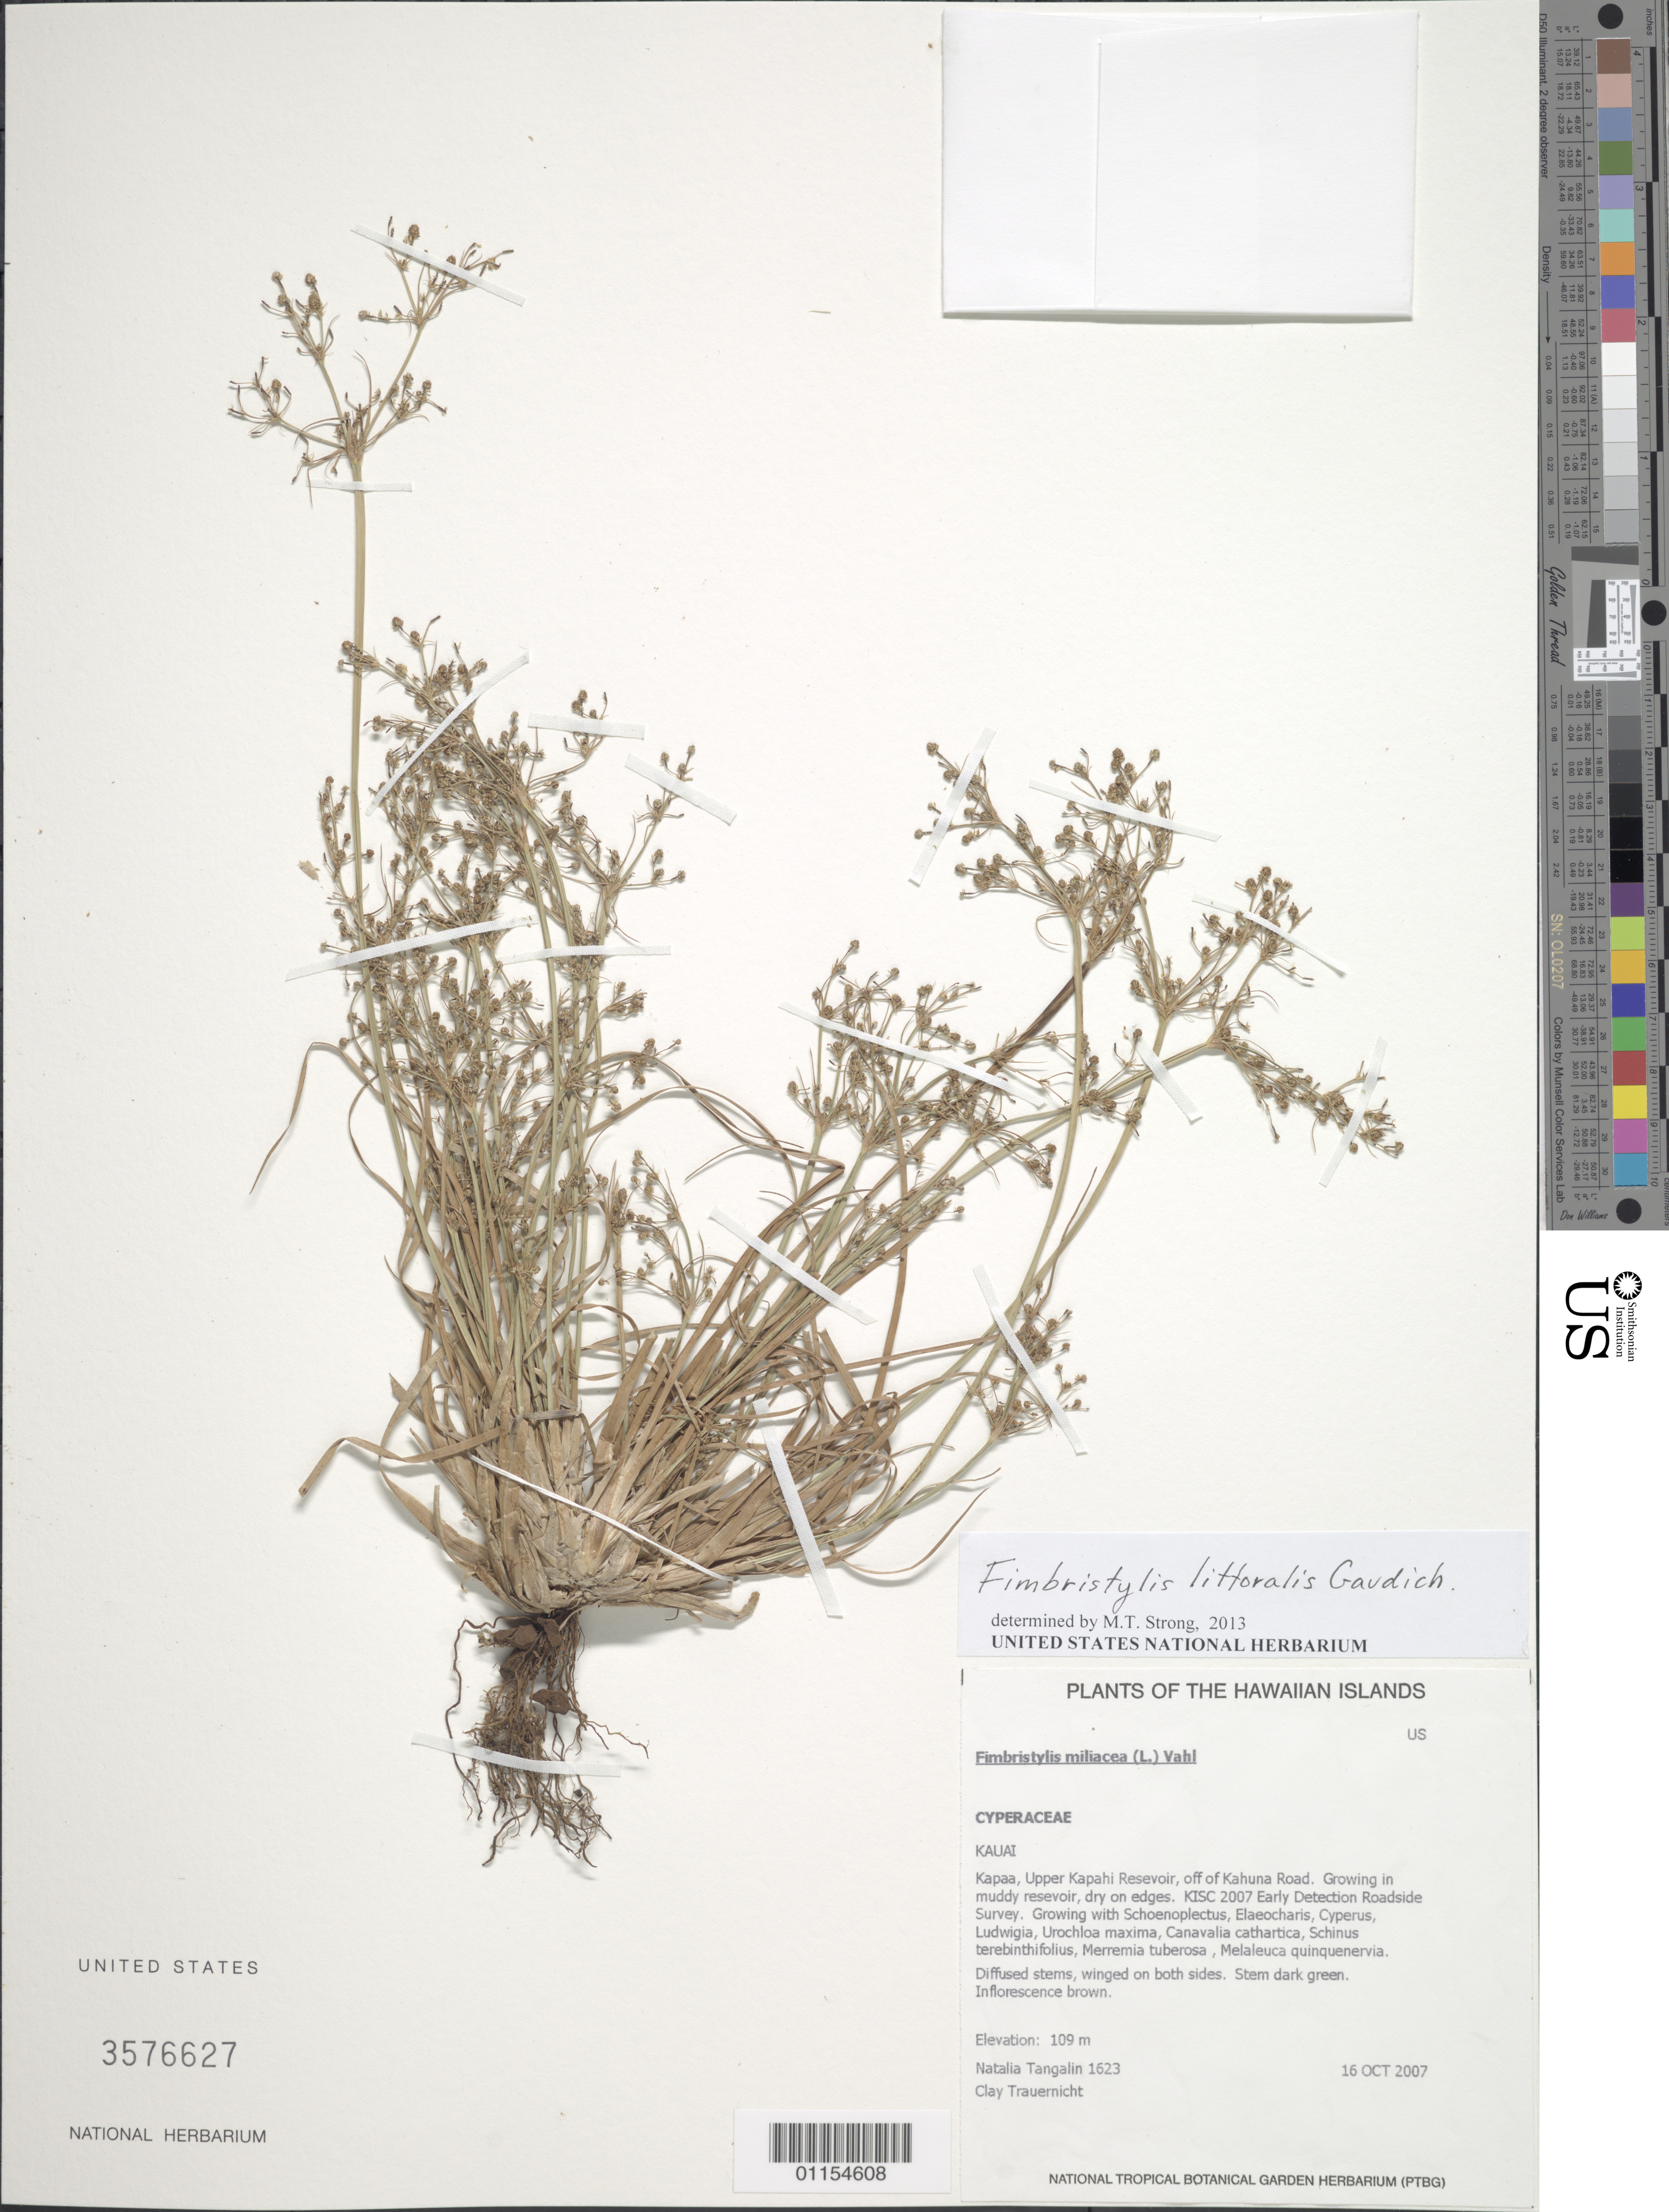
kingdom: Plantae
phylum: Tracheophyta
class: Liliopsida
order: Poales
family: Cyperaceae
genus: Fimbristylis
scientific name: Fimbristylis littoralis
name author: Gaudich.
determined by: Strong, M. T., (US), Smithsonian Institution - National Museum of Natural History (UNITED STATES)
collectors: C. Trauernicht & N. Tangalin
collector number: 1623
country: United States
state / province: Hawaii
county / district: Kauai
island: Kaua'i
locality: Upper Kapahi reservoir, off of Kahuna Road.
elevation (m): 109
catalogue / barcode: US 3576627